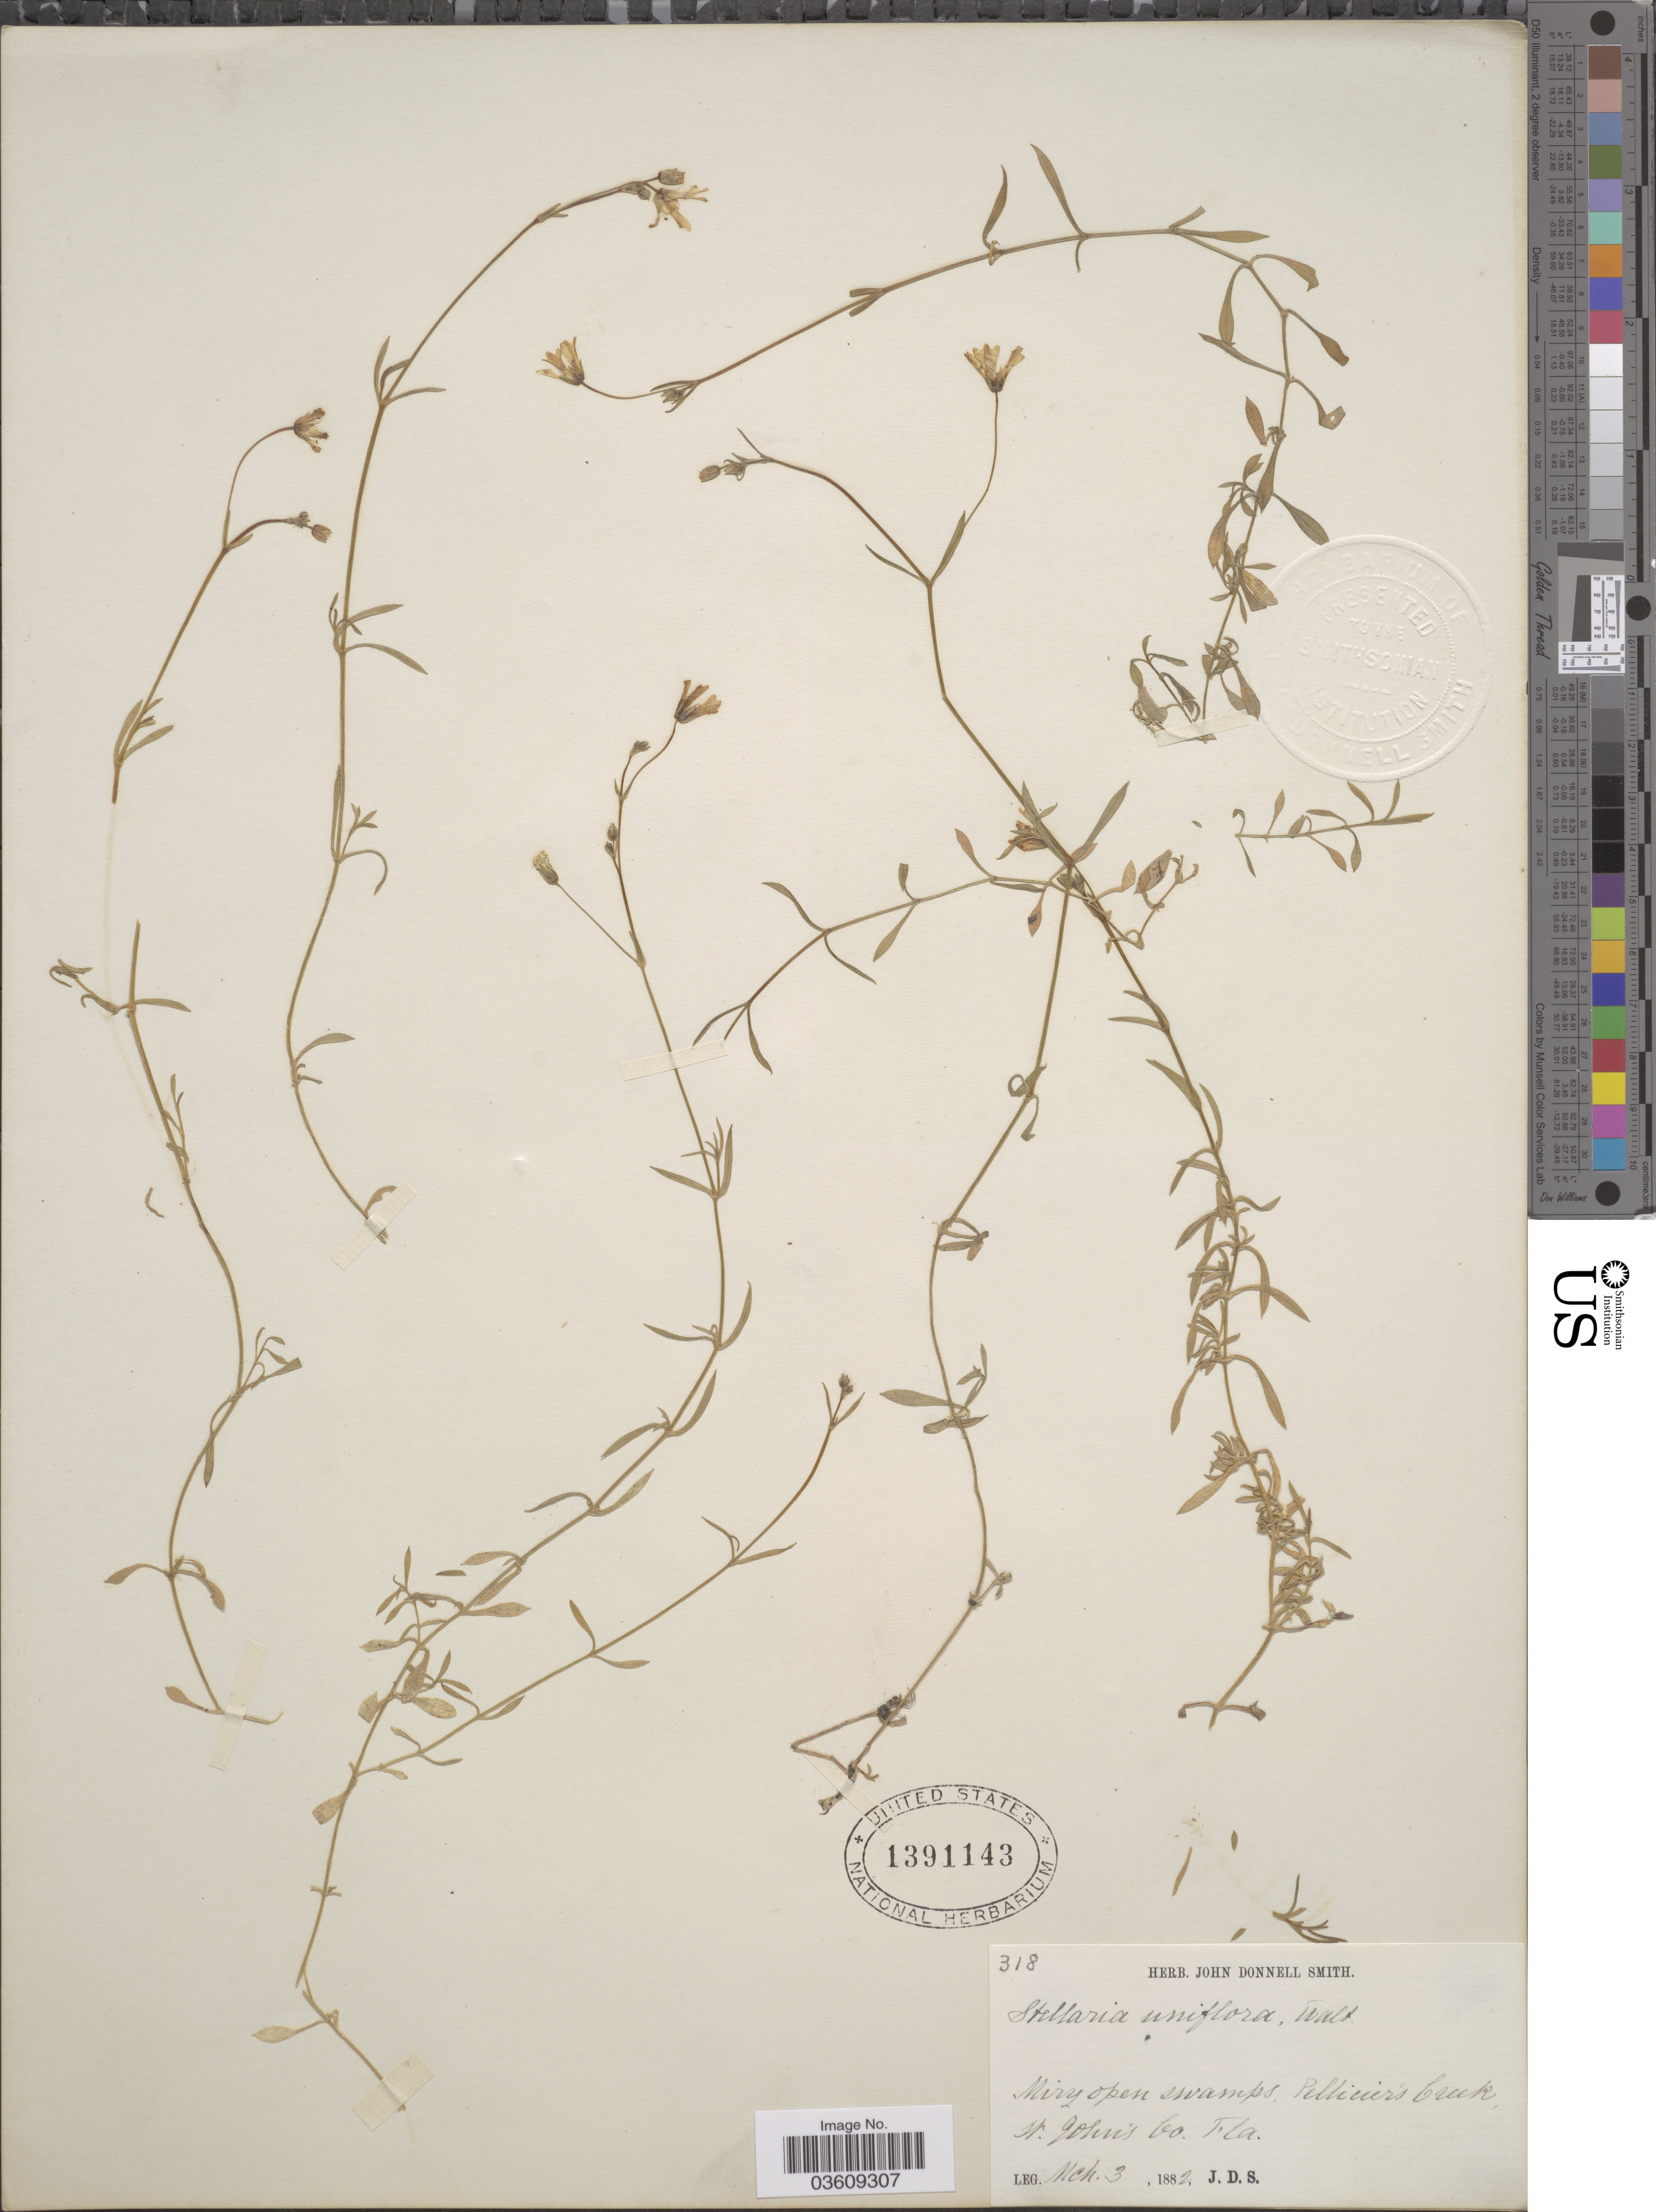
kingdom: Plantae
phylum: Tracheophyta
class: Magnoliopsida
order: Caryophyllales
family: Caryophyllaceae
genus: Stellaria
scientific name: Stellaria uniflora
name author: Walter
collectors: J. Donnell Smith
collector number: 318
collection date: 1882-03-03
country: United States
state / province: Florida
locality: Miry open swamps, Pellicier's Creek, St. John's Co.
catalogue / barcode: US 1391143